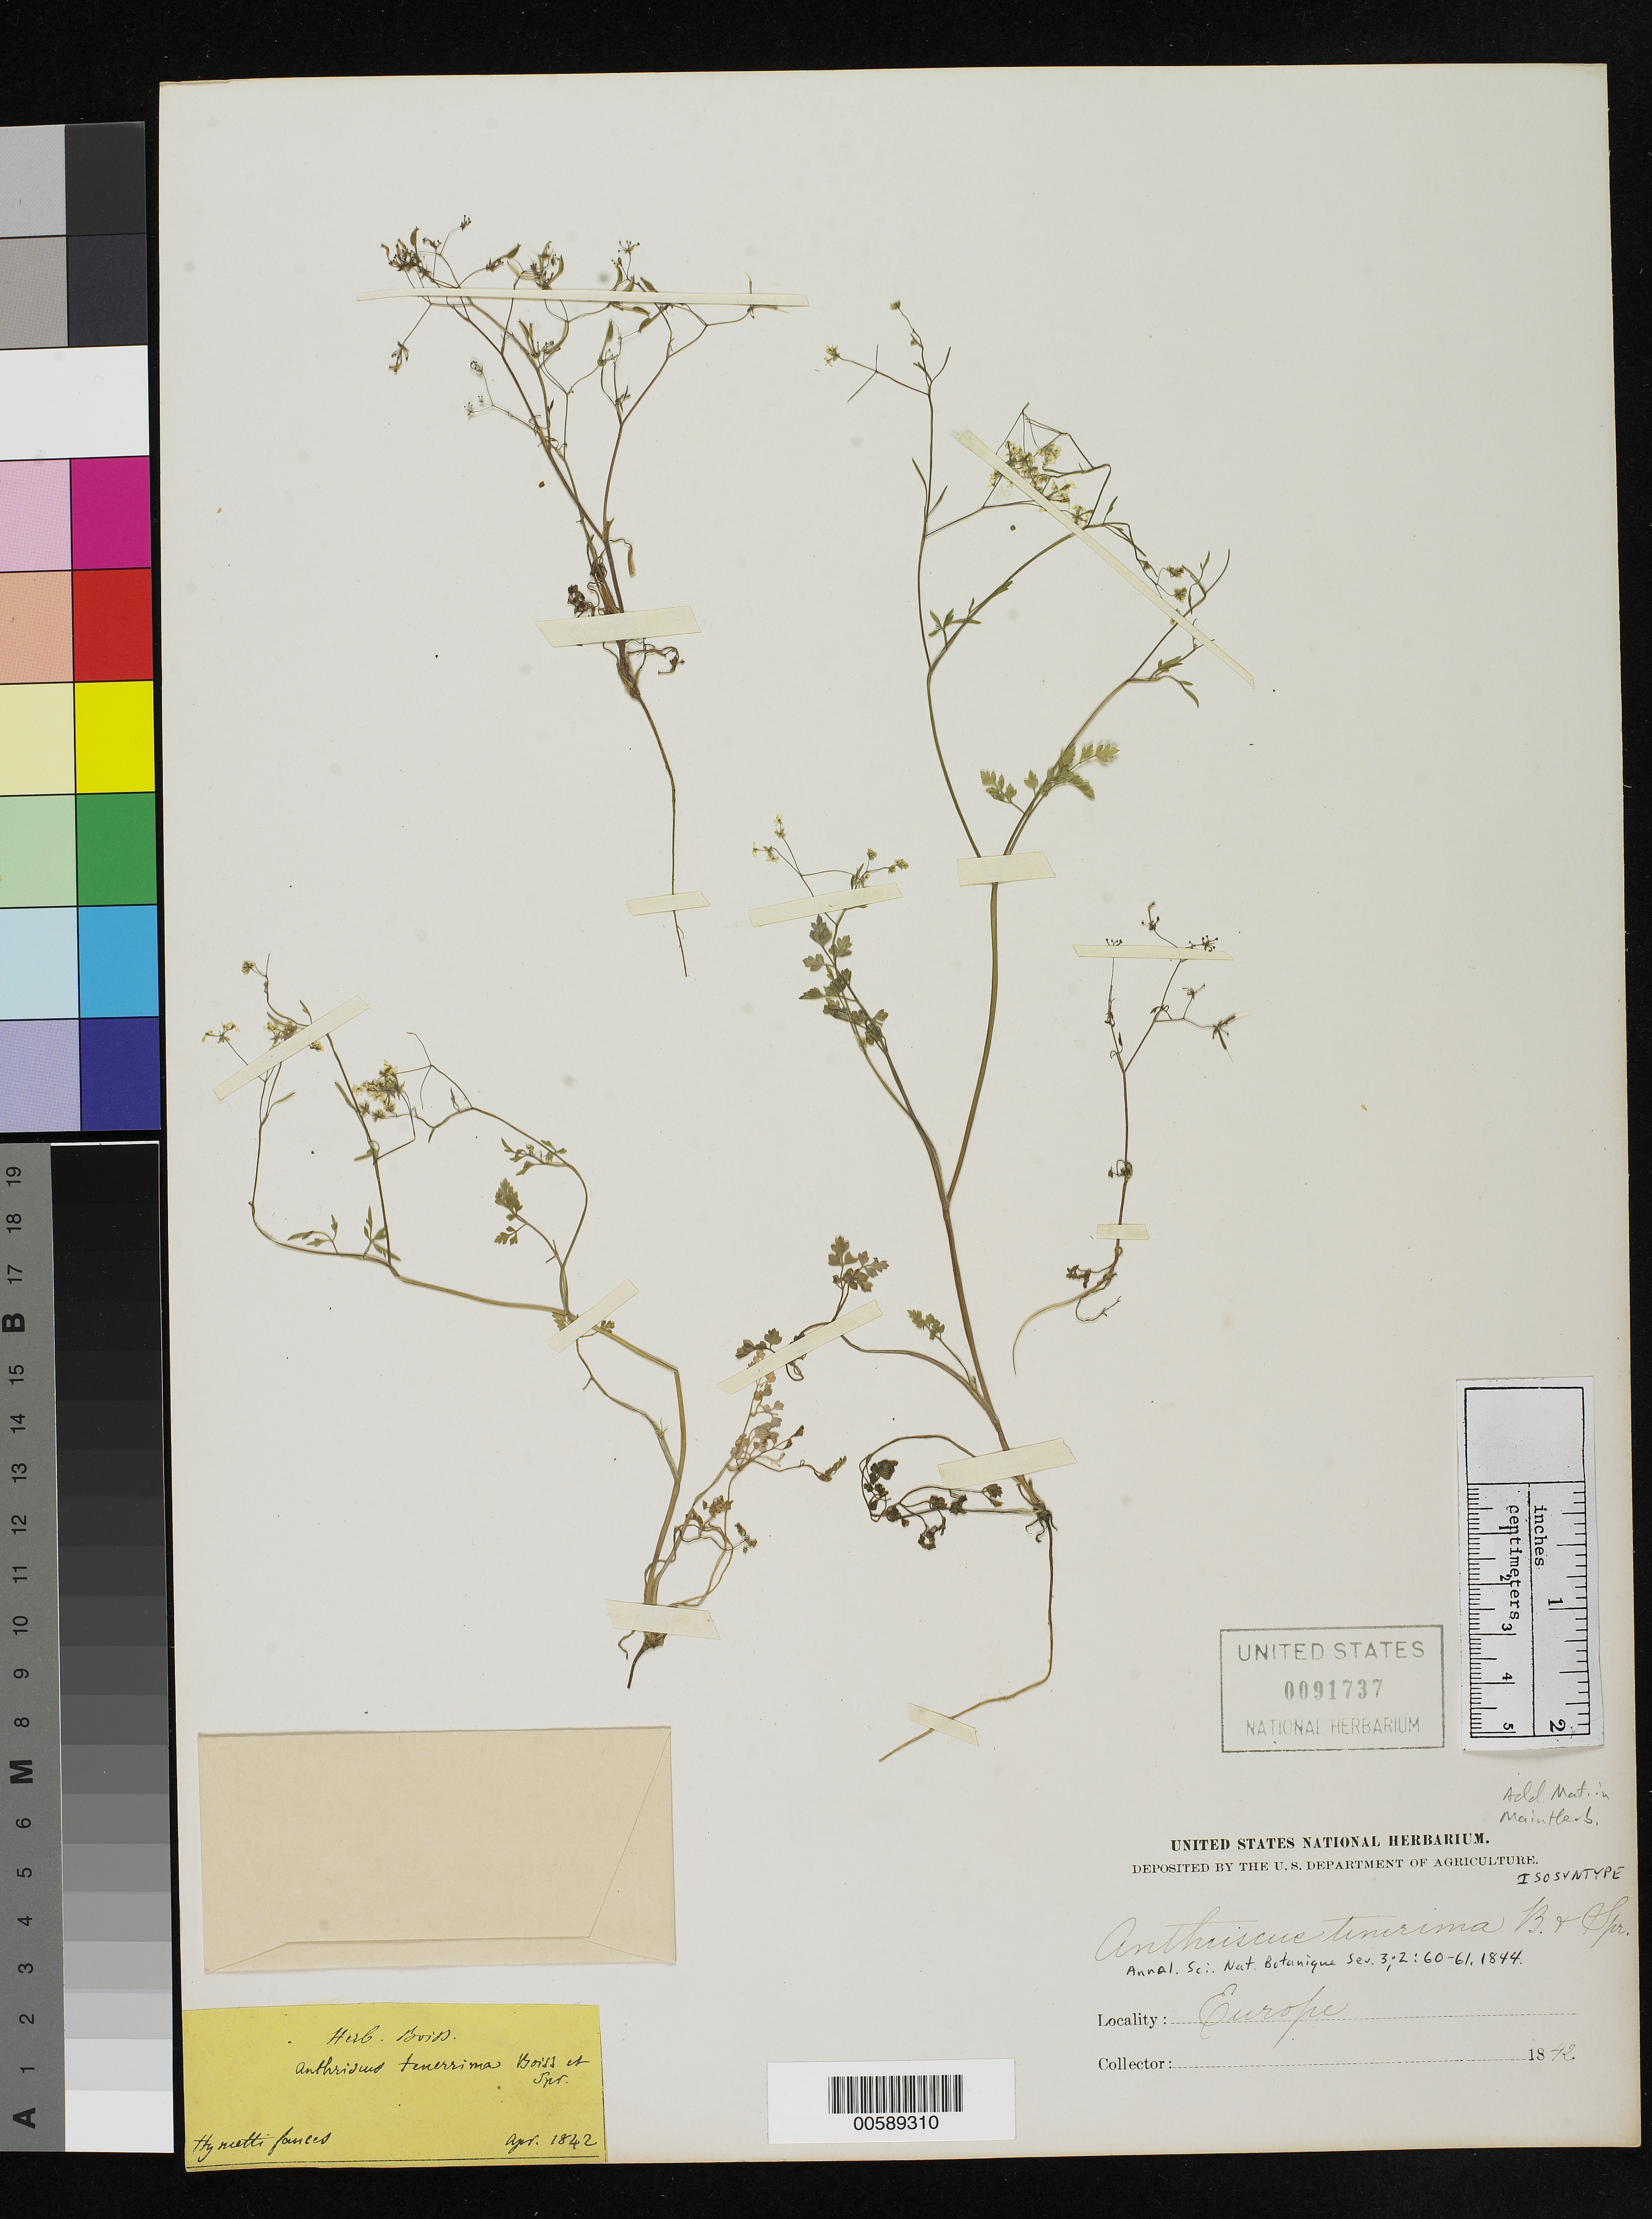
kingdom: Plantae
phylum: Tracheophyta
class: Magnoliopsida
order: Apiales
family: Apiaceae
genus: Anthriscus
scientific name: Anthriscus tenerrimus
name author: Boiss. & Spruner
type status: Isosyntype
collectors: P. Boissier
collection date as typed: Apr 1842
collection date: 1842-04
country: Greece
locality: Hymetus.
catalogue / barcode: US 91737